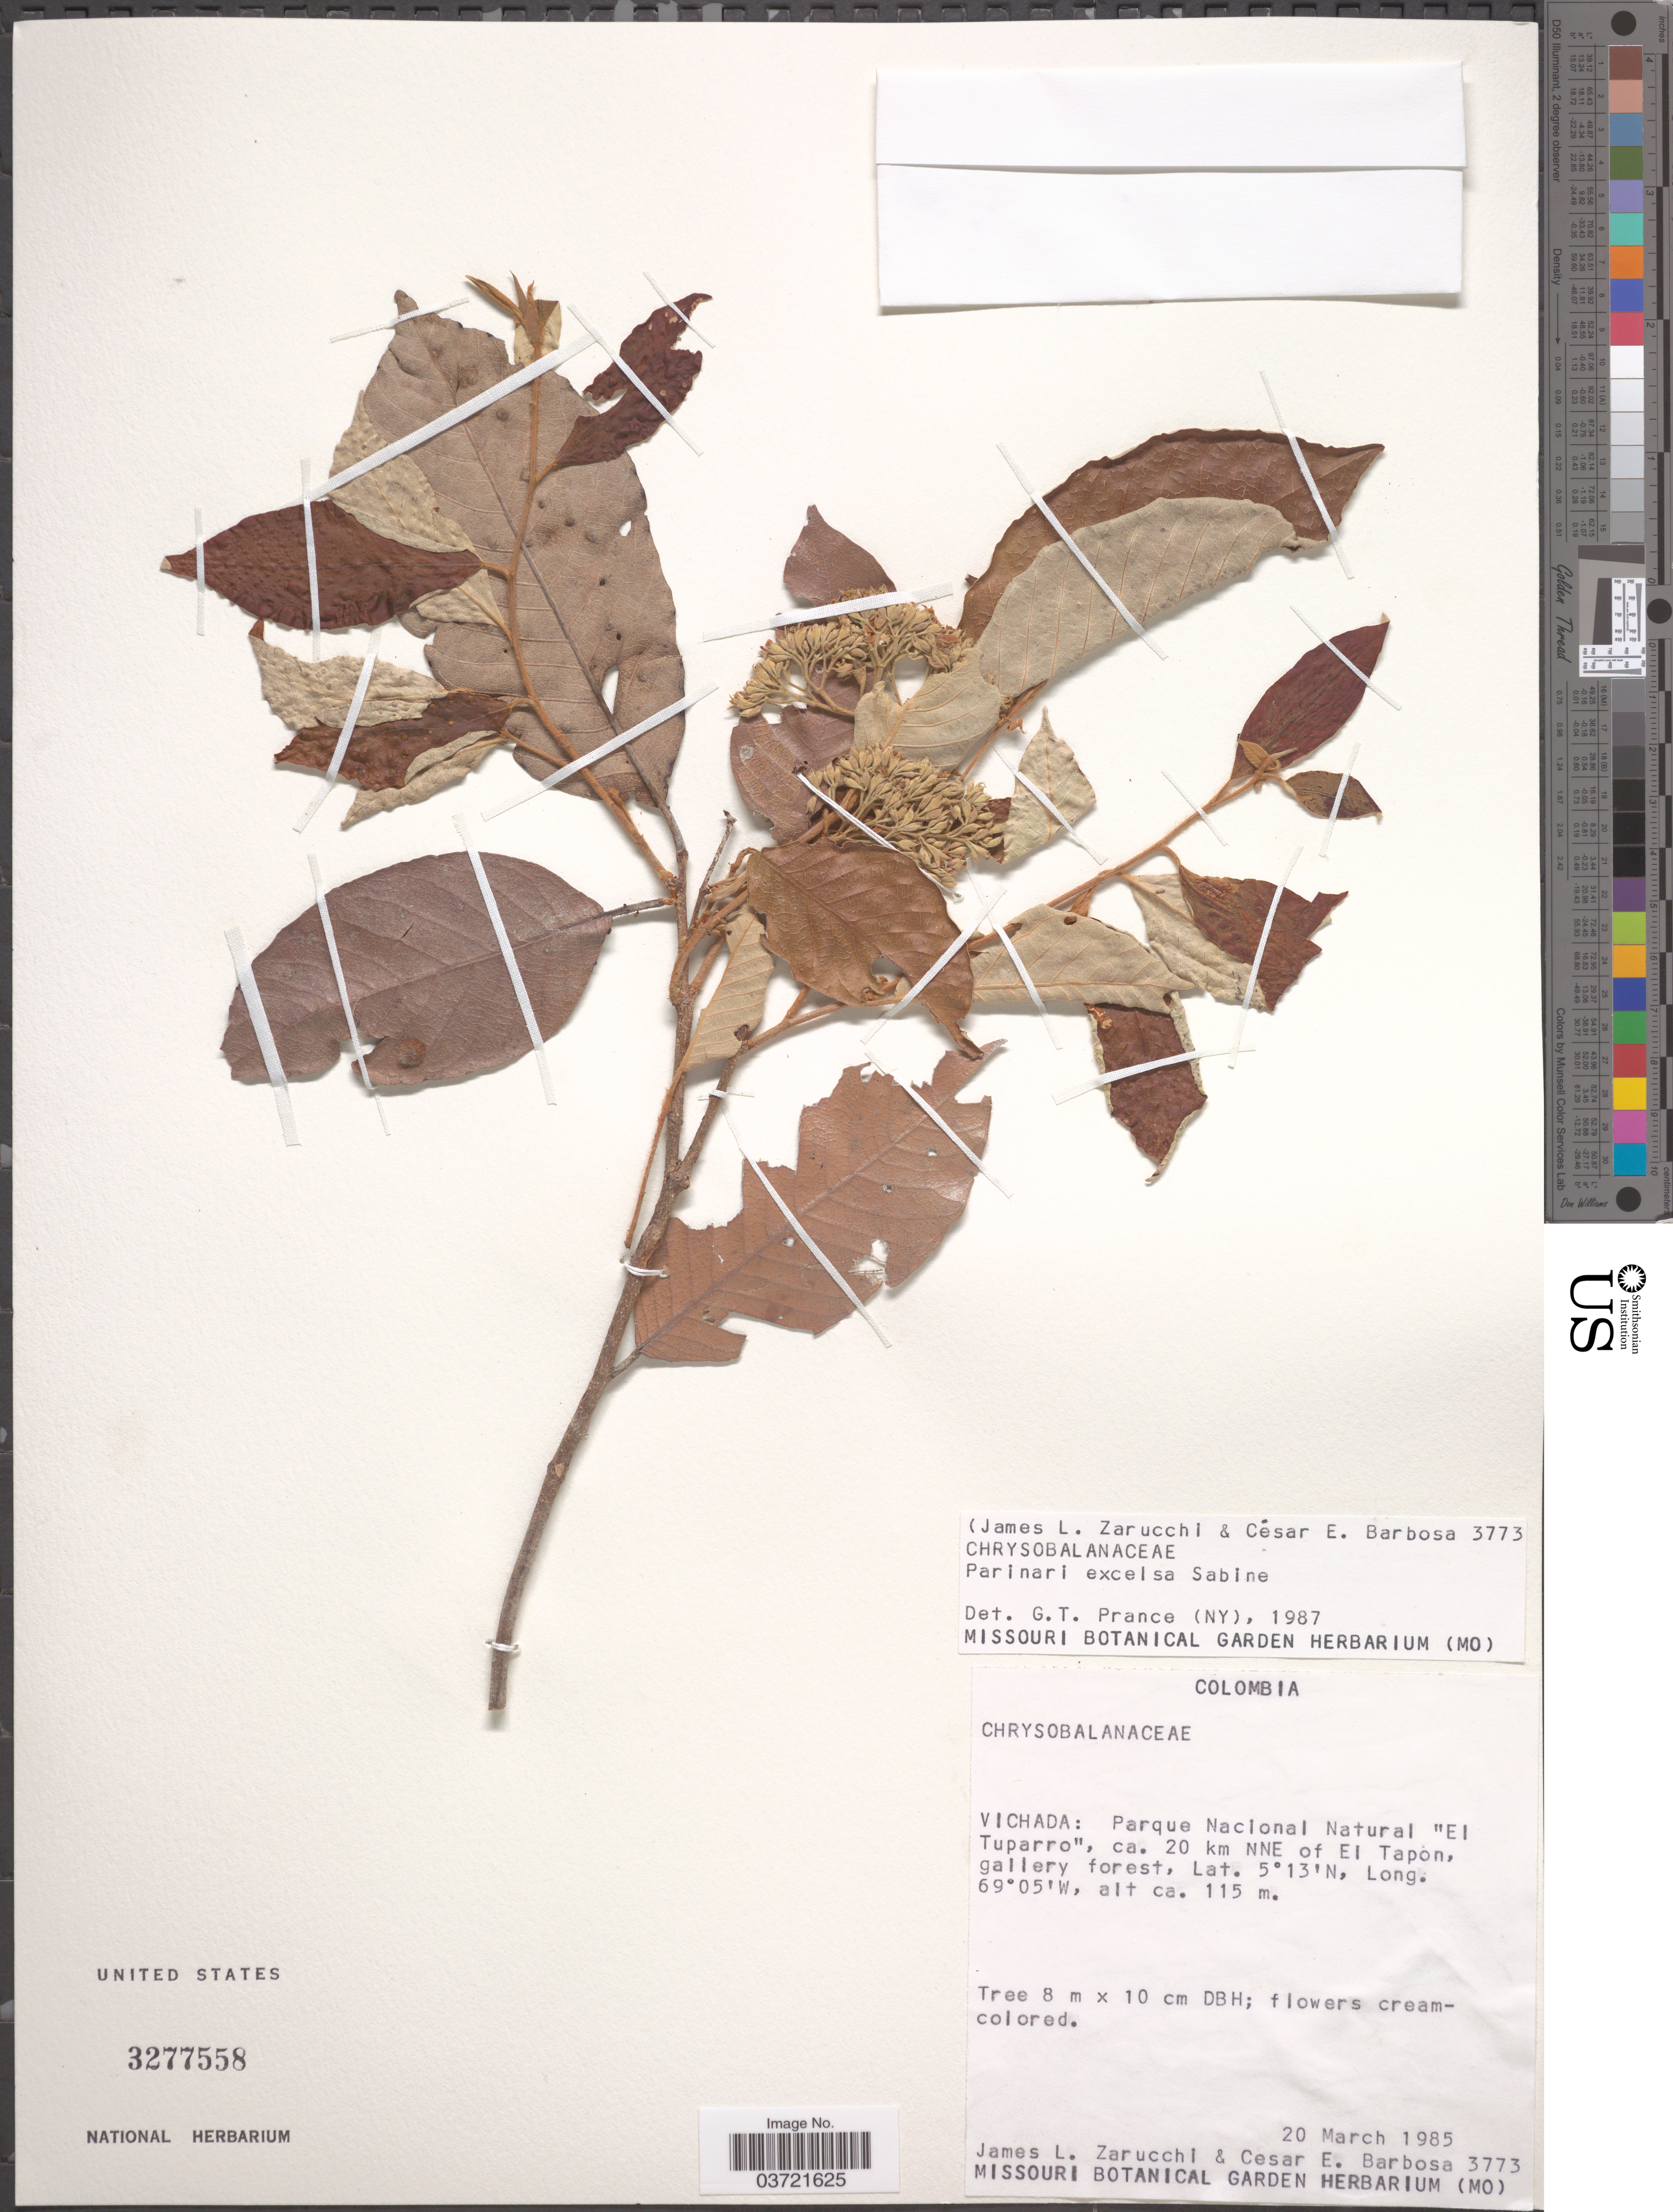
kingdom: Plantae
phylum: Tracheophyta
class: Magnoliopsida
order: Malpighiales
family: Chrysobalanaceae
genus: Parinari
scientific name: Parinari excelsa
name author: Sabine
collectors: J. L. Zarucchi & C. E. Barbosa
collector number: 3773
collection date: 1985-03-20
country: Colombia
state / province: Vichada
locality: Parque Nacional Natural "El Tuparro", ca. 20 km NNE of El Tapòn.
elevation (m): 115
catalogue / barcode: US 3277558